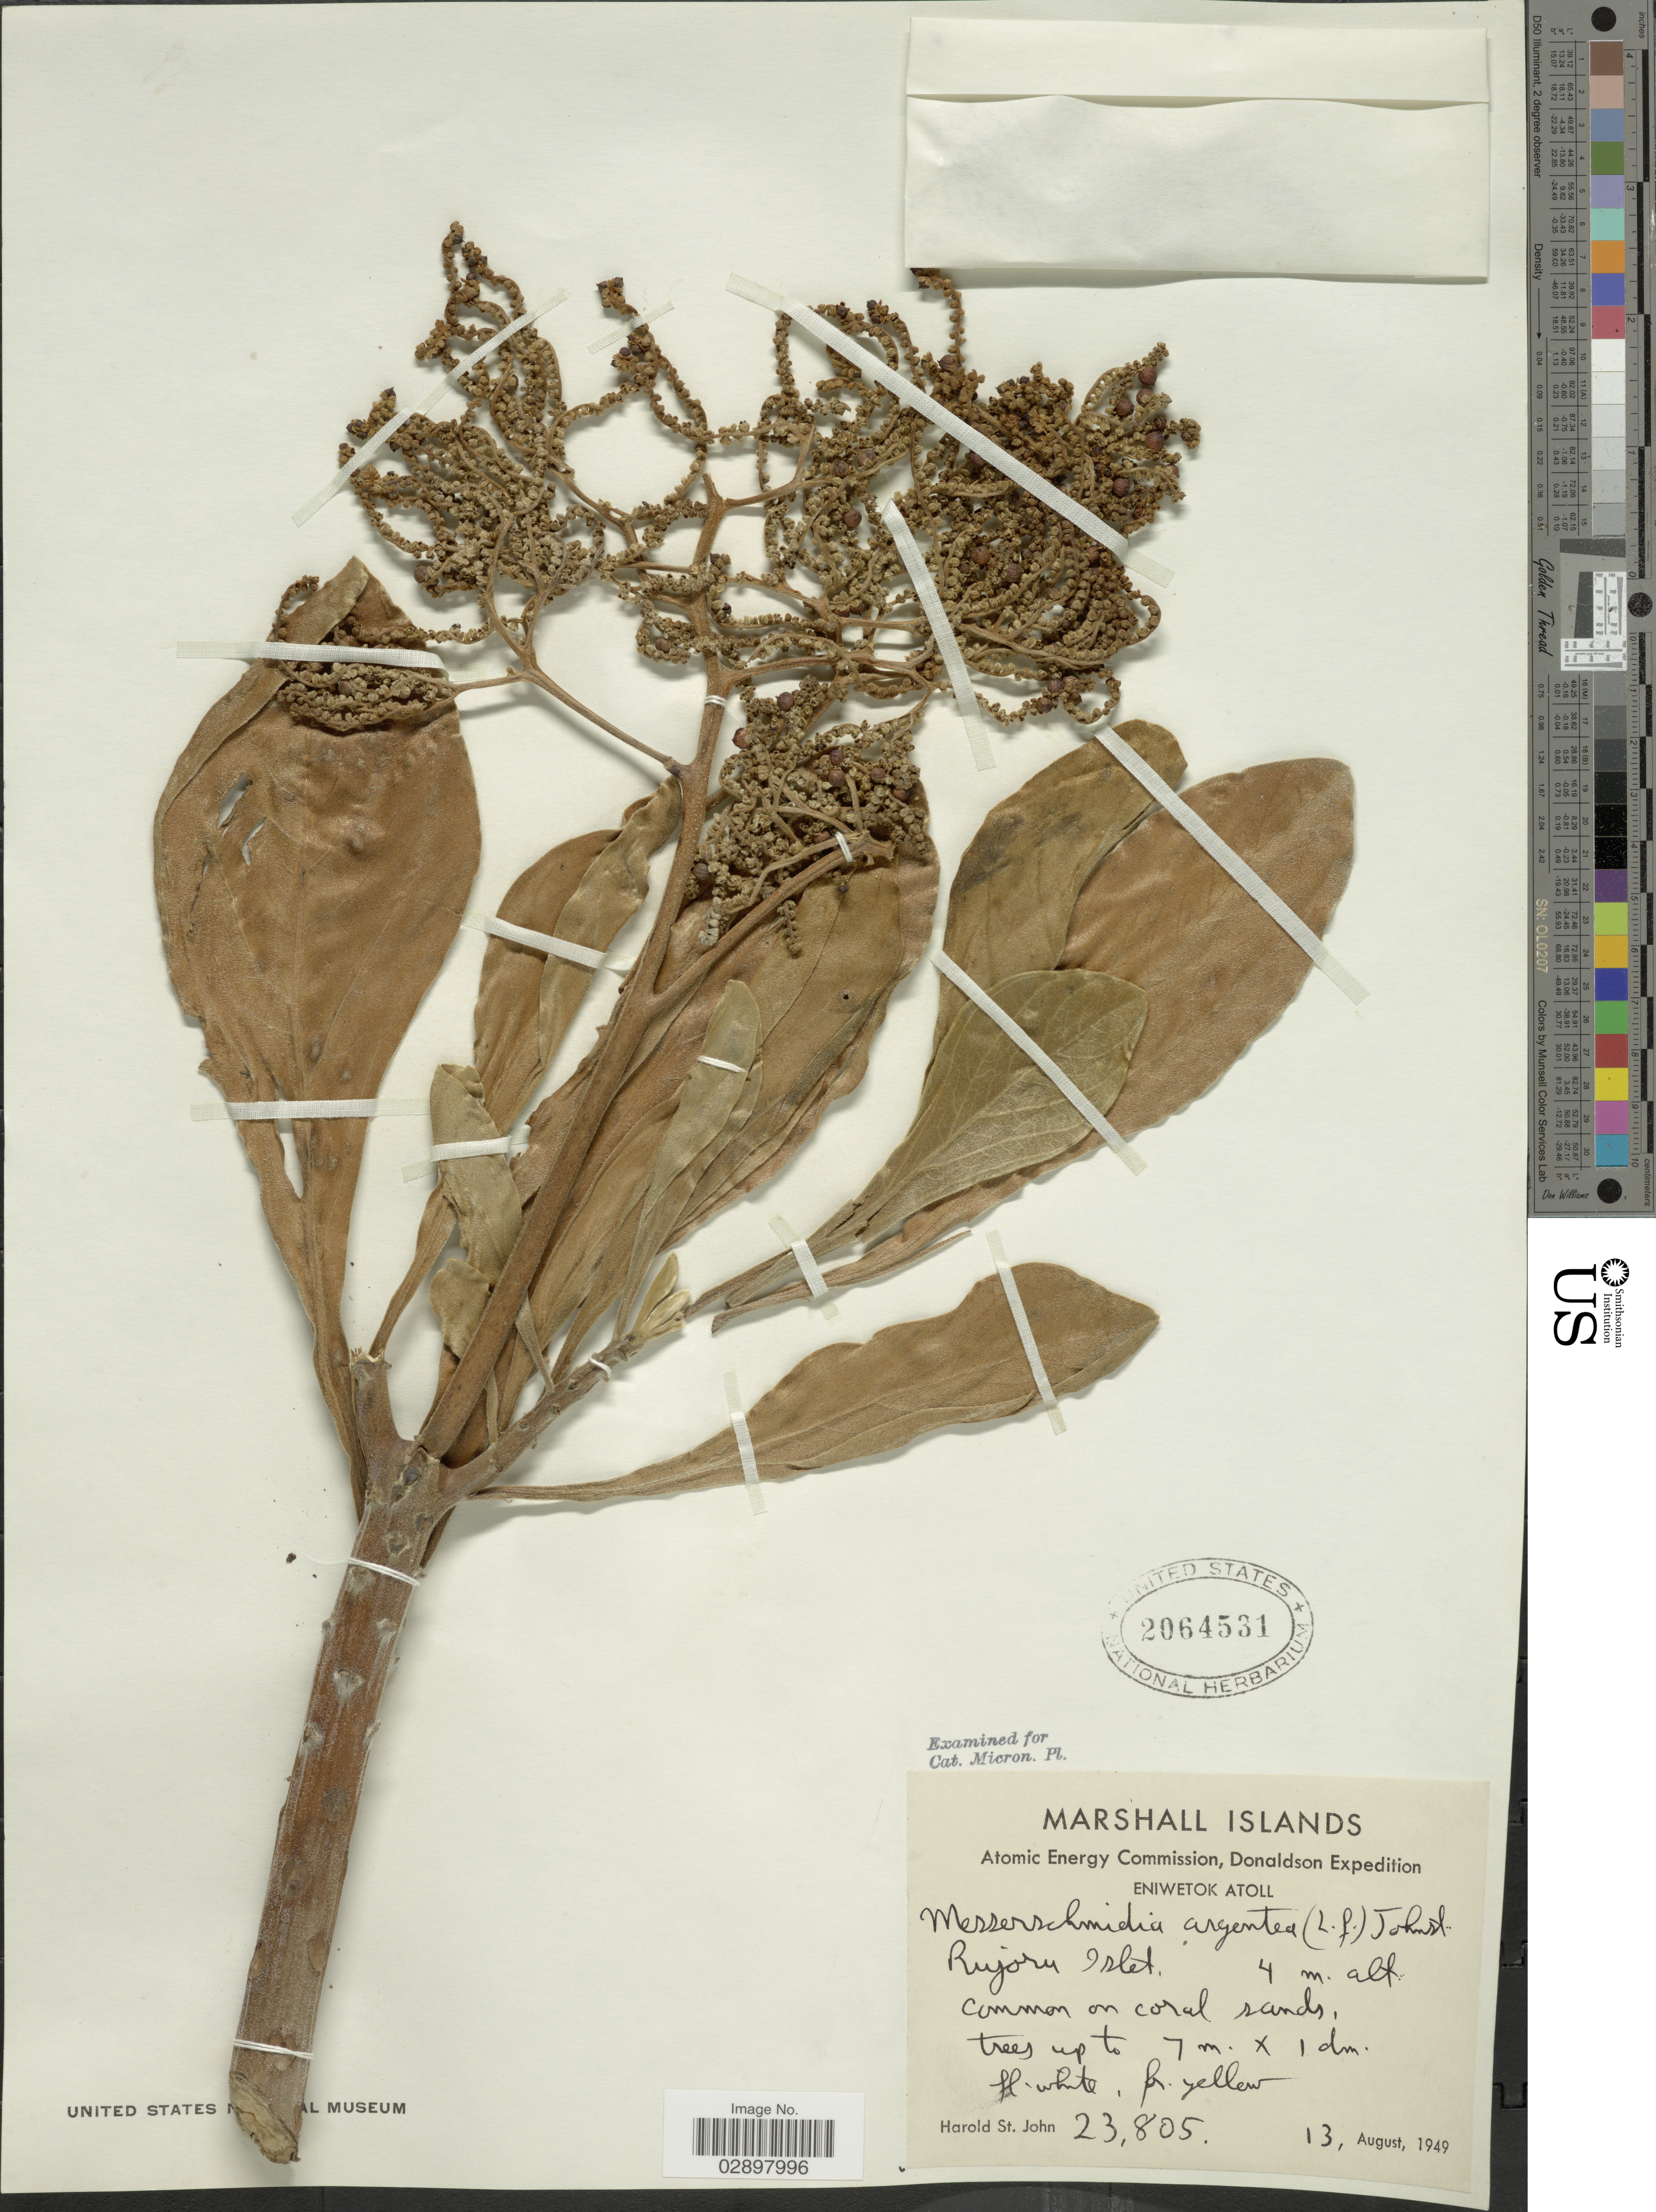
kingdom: Plantae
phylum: Tracheophyta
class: Magnoliopsida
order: Boraginales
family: Heliotropiaceae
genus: Heliotropium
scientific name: Heliotropium arboreum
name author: (Blanco) Mabberley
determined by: Wagner, W. L., (BOT), Smithsonian Institution - National Museum of Natural History (UNITED STATES)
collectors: H. St. John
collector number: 23805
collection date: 1949-08-13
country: Marshall Islands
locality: Eniwetok Atoll. Rujoru Islet.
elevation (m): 4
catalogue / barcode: US 2064531